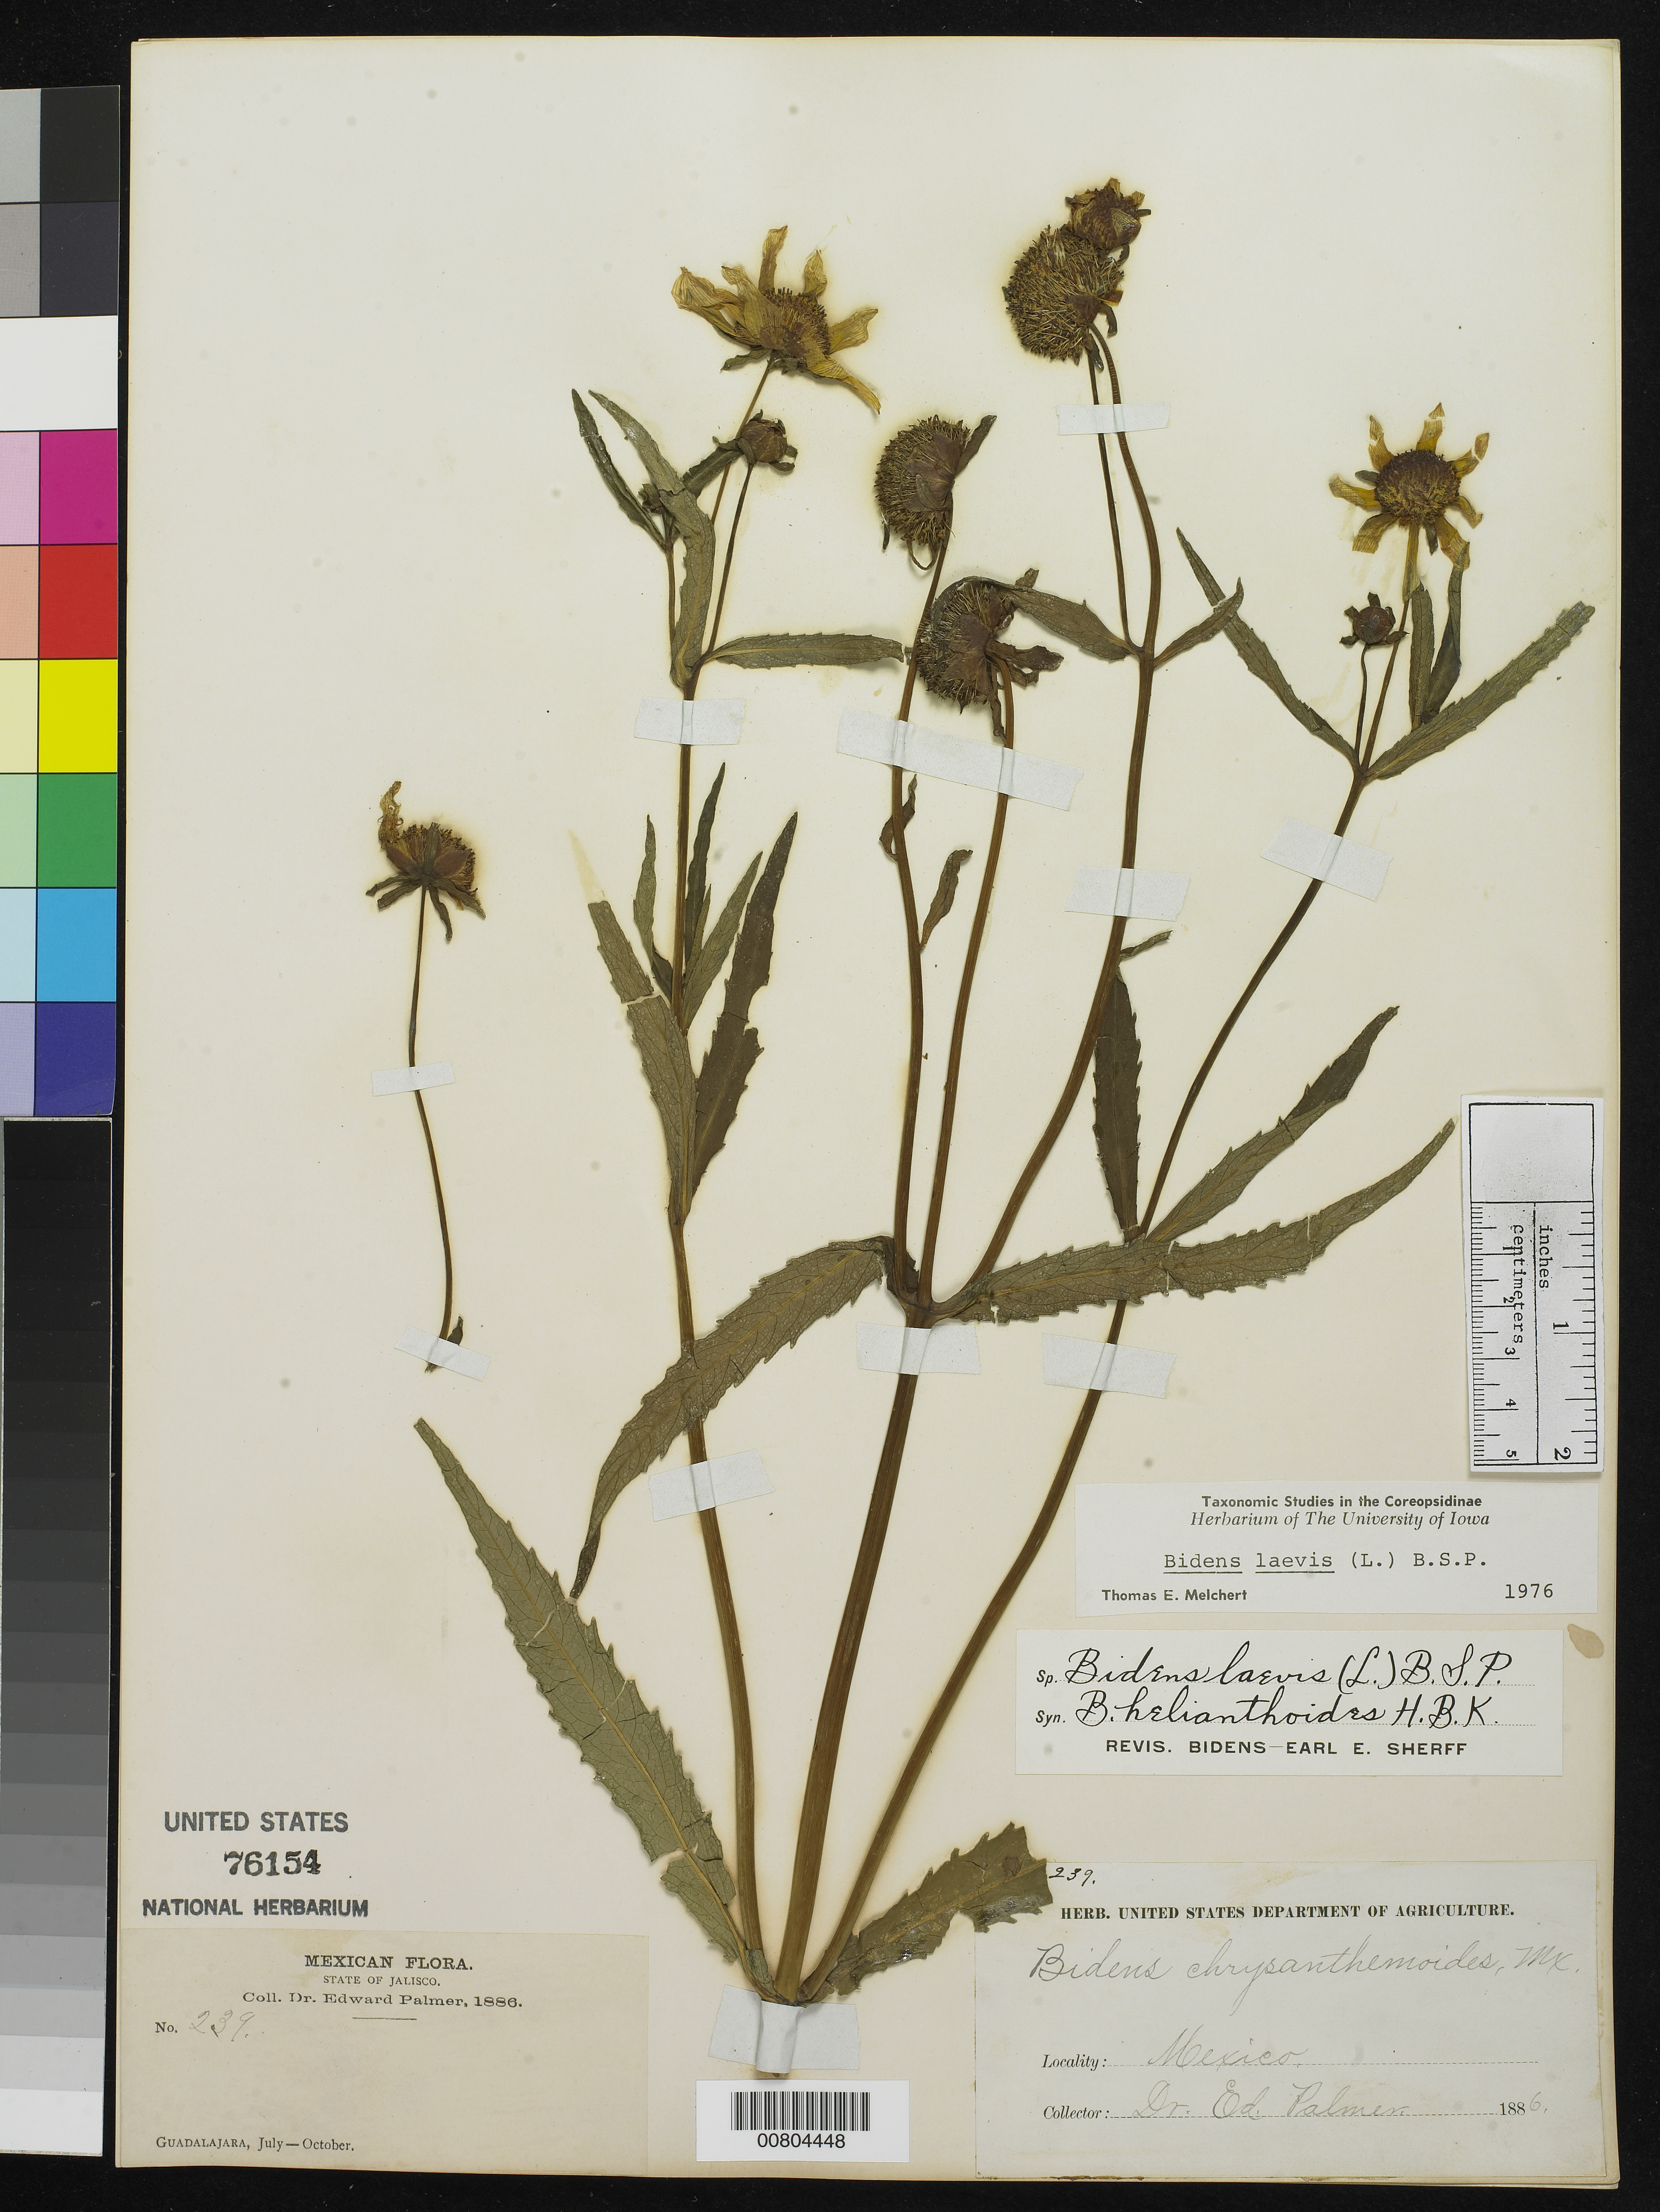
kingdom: Plantae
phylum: Tracheophyta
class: Magnoliopsida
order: Asterales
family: Asteraceae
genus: Bidens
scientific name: Bidens laevis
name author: (L.) Britton, Stearns & Poggenb.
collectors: E. Palmer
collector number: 239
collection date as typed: Jul 1886 to -- Oct 1886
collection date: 1886-07/1886-10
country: Mexico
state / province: Jalisco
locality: Guadalajara, Jalisco.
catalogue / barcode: US 76154